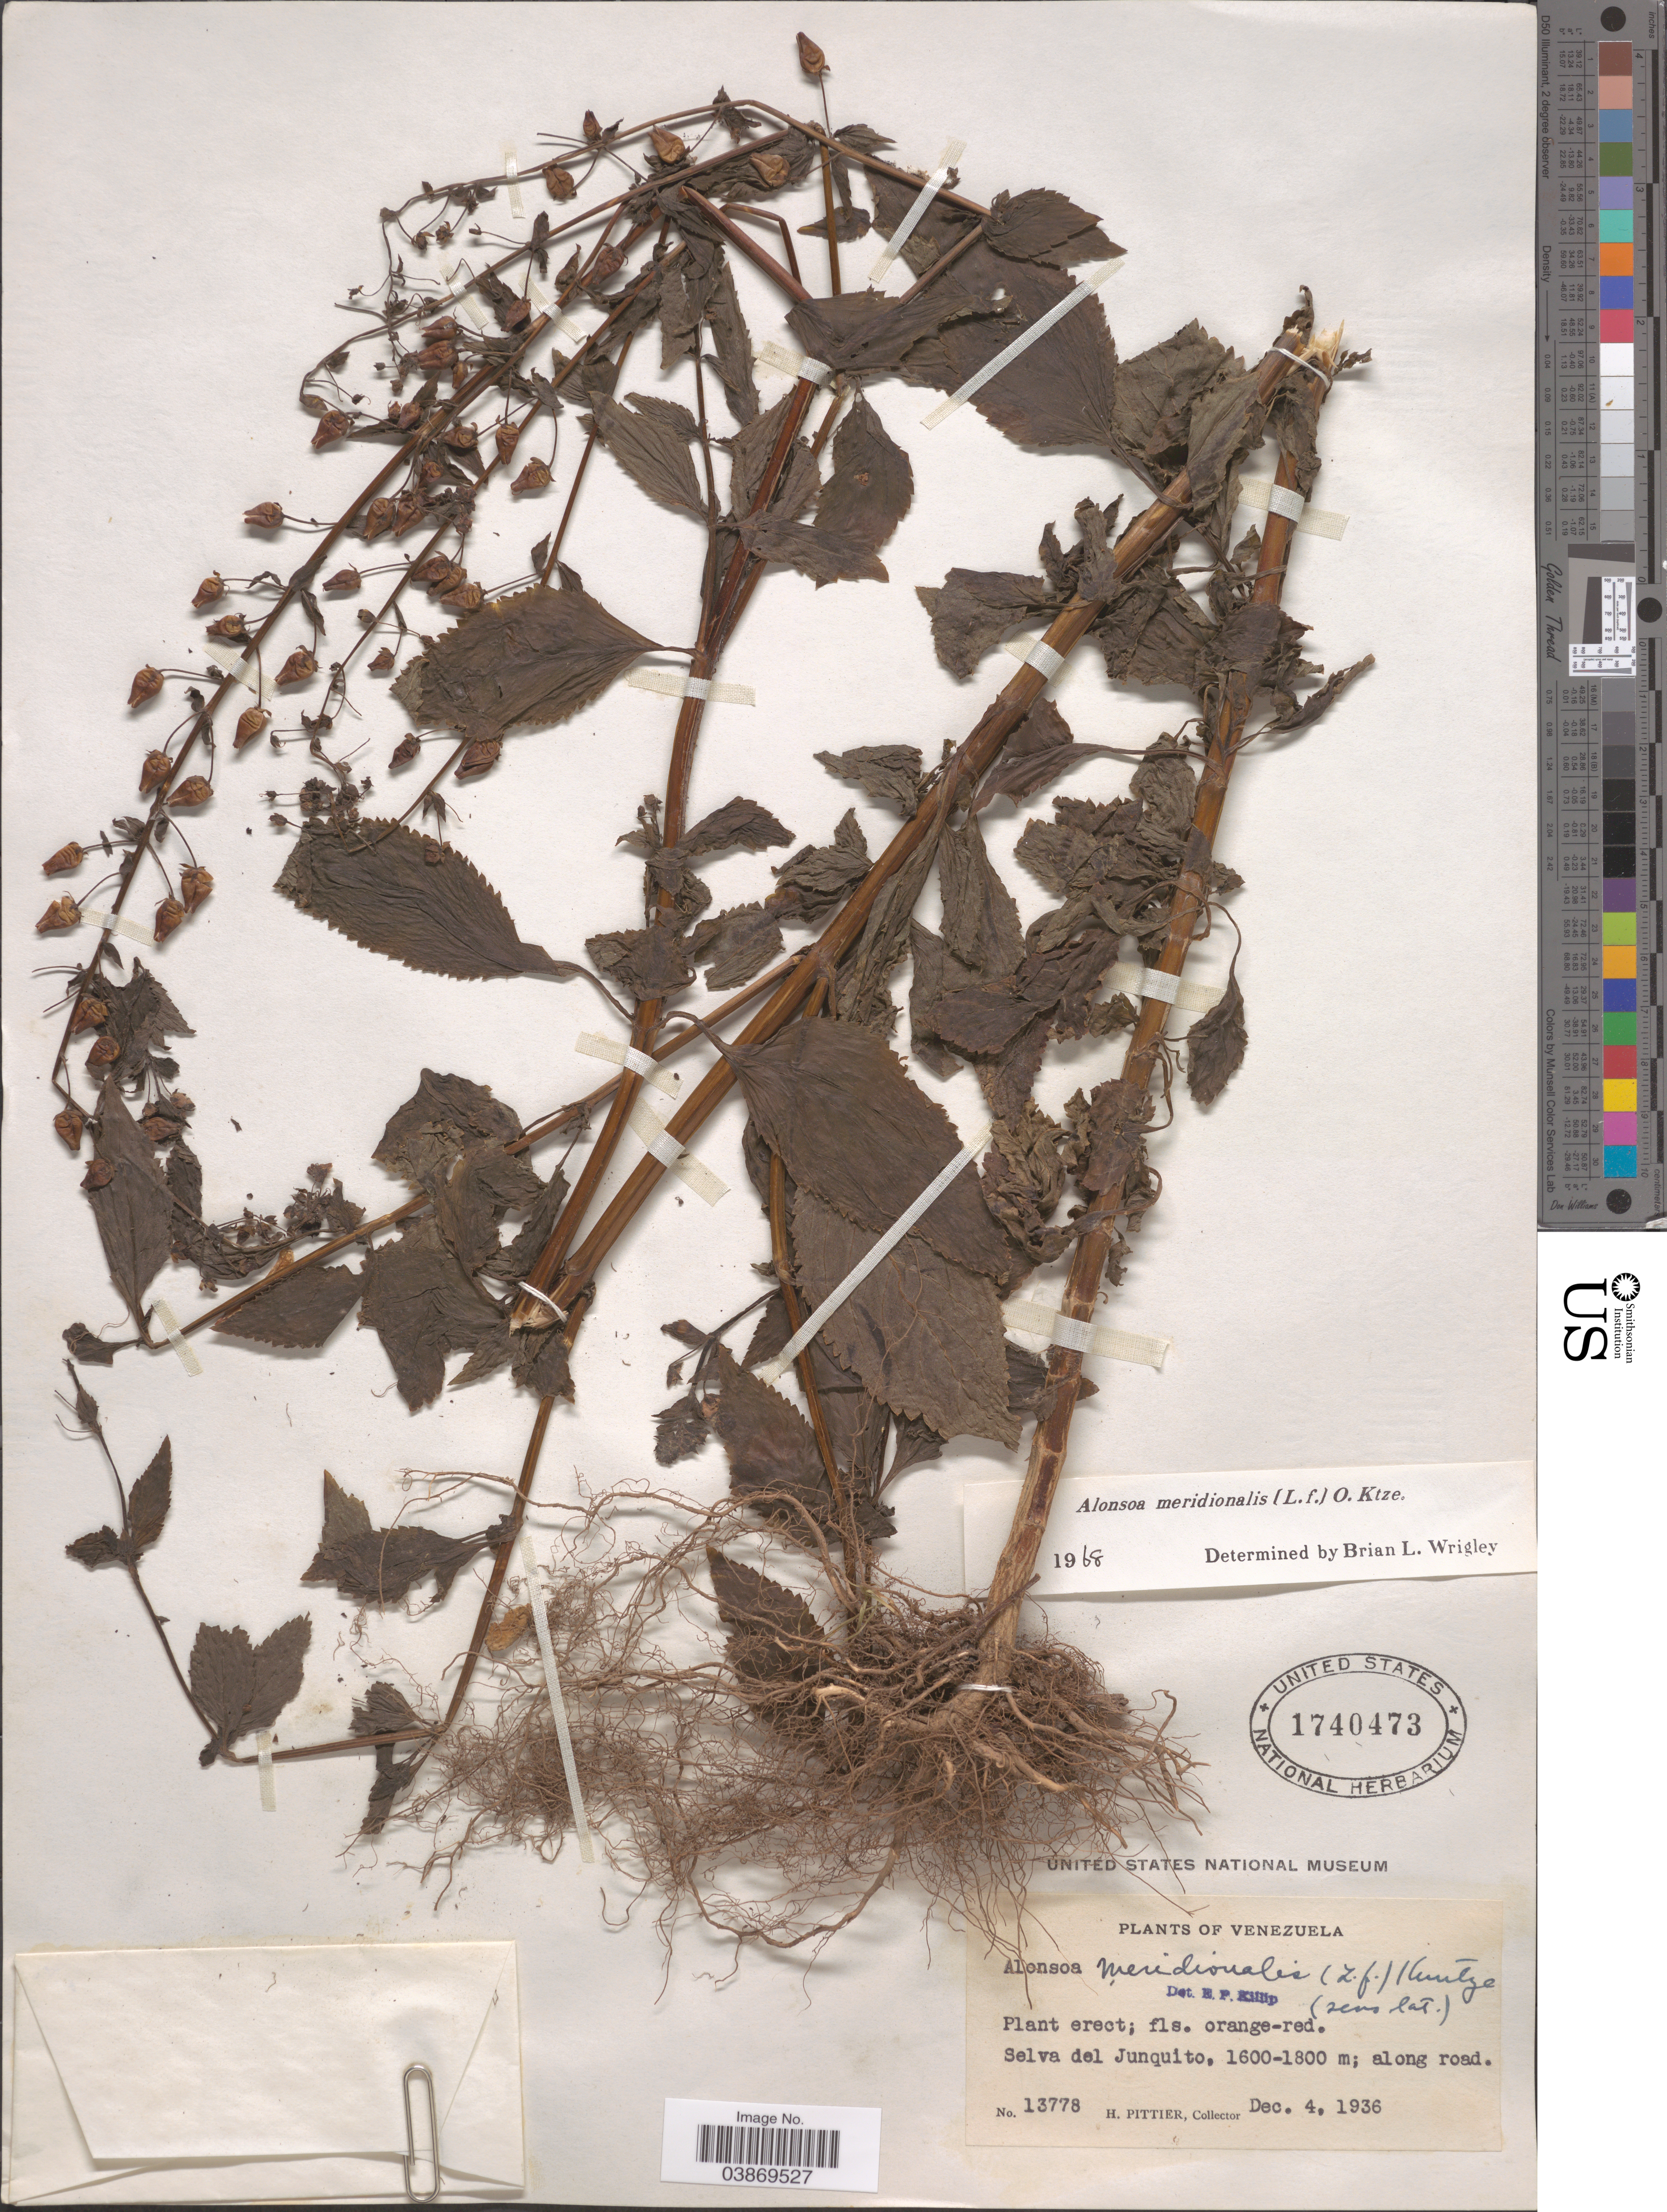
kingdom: Plantae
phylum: Tracheophyta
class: Magnoliopsida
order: Lamiales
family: Scrophulariaceae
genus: Alonsoa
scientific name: Alonsoa meridionalis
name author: (L. f.) Kuntze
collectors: H. F. Pittier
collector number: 13778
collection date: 1936-12-04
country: Venezuela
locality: Selva del Junquito.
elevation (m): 1600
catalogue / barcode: US 1740473